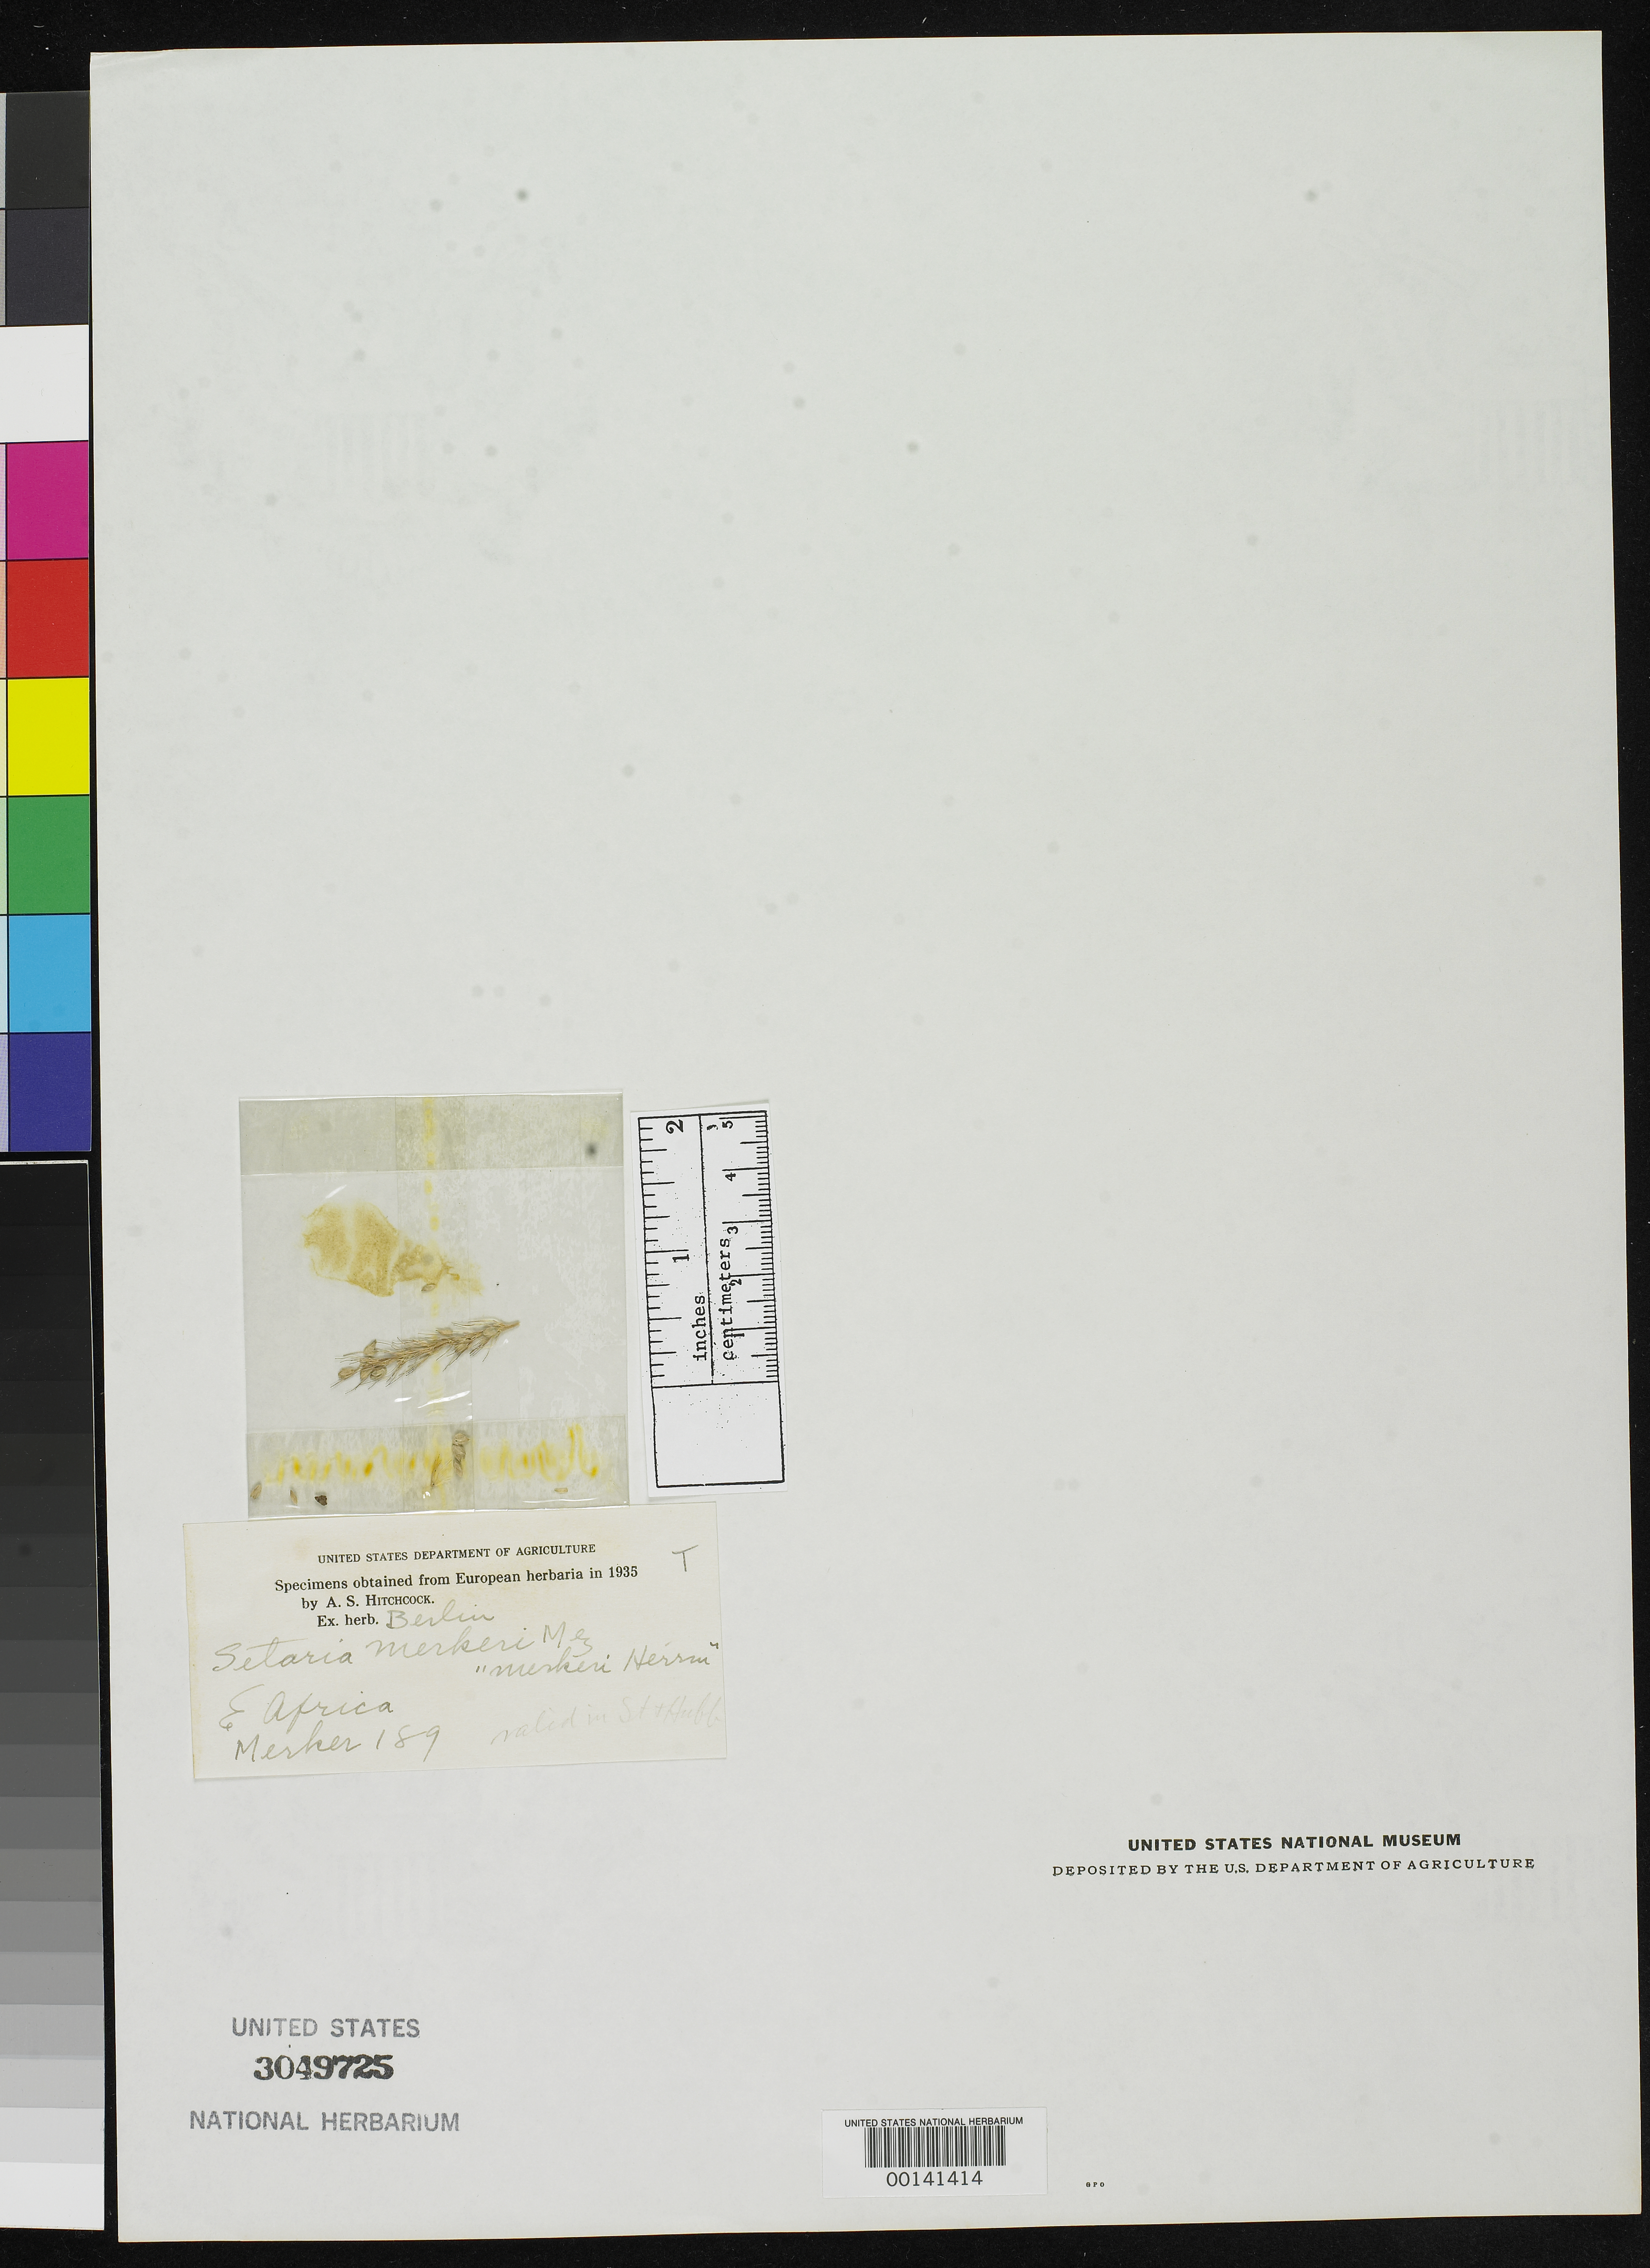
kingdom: Plantae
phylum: Tracheophyta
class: Liliopsida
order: Poales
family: Poaceae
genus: Setaria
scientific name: Setaria merkeri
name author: R.A.W. Herrm.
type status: Type Fragment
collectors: M. Merker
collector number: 189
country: Tanzania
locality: Imbugere and Iraku. [Country as Dutch East Africa}.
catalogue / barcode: US 3049725